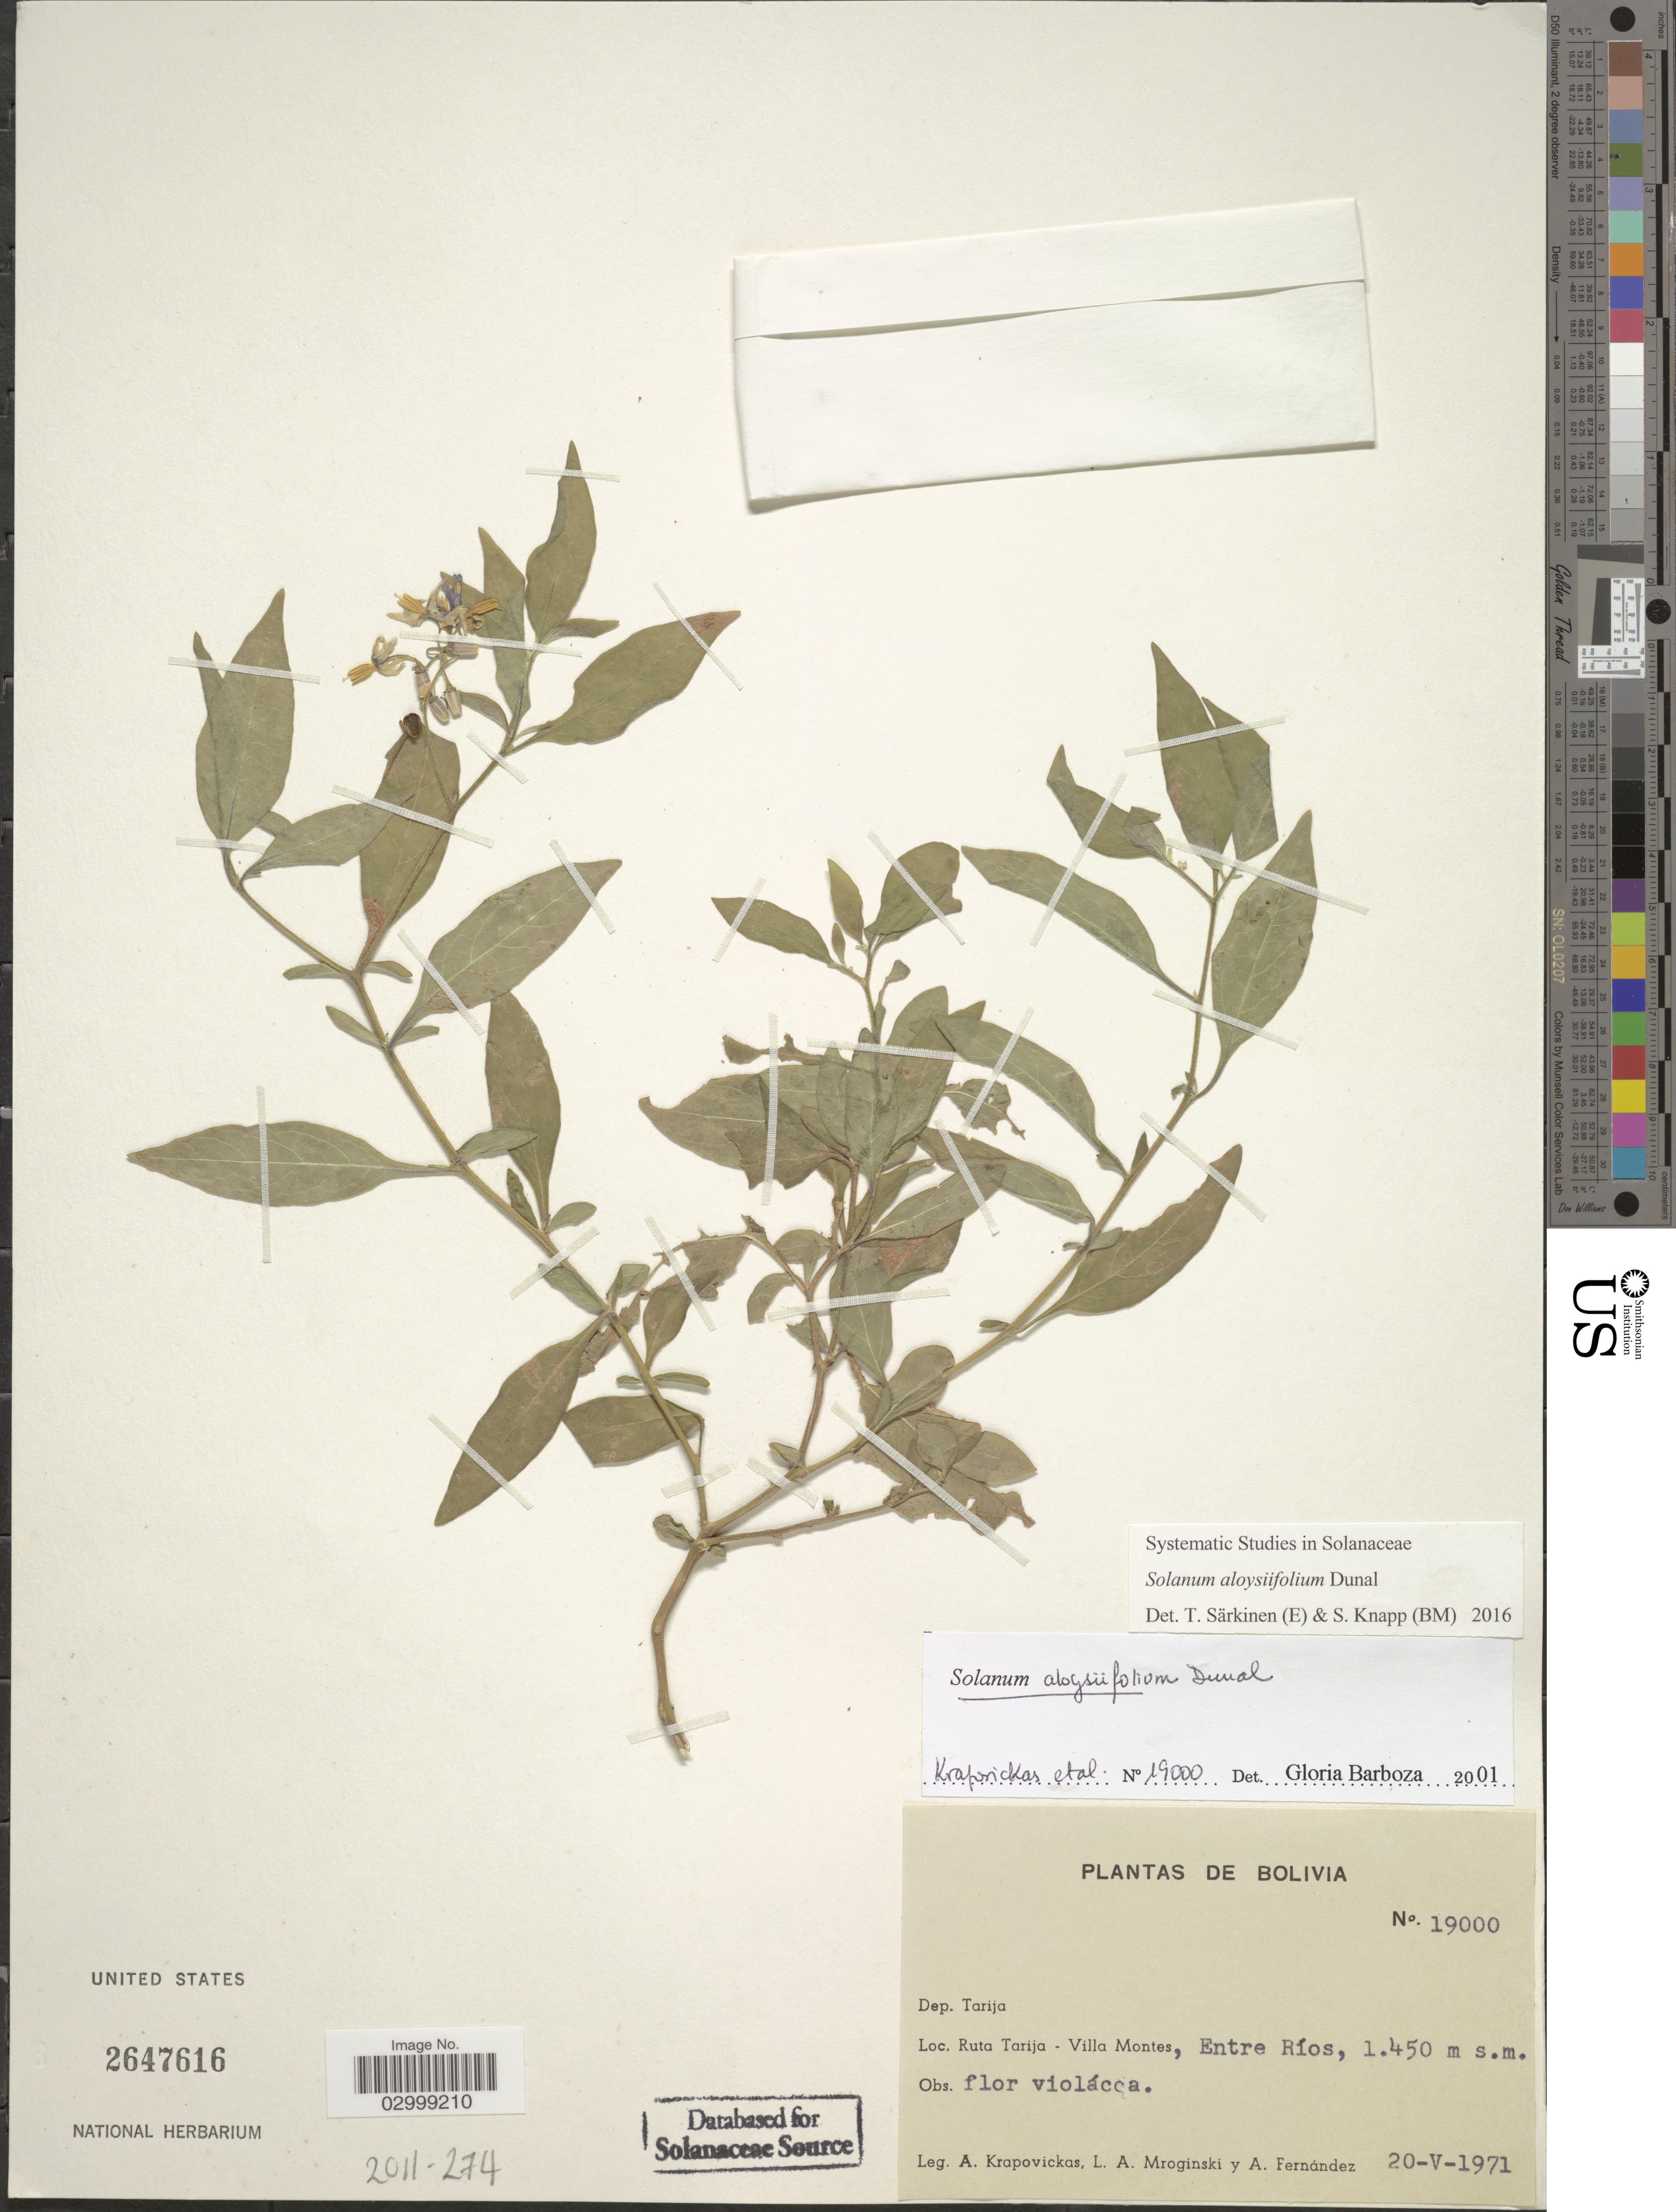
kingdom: Plantae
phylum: Tracheophyta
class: Magnoliopsida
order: Solanales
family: Solanaceae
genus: Solanum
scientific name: Solanum aloysiifolium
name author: Dunal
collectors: A. Krapovickas, L. Mroginski & A. Fernández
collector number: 19000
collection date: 1971-05-20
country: Bolivia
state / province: Tarija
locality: Dep. Tarija, Ruta Tarija - Villa Montes, Entre Ríos.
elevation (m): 1450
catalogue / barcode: US 2647616